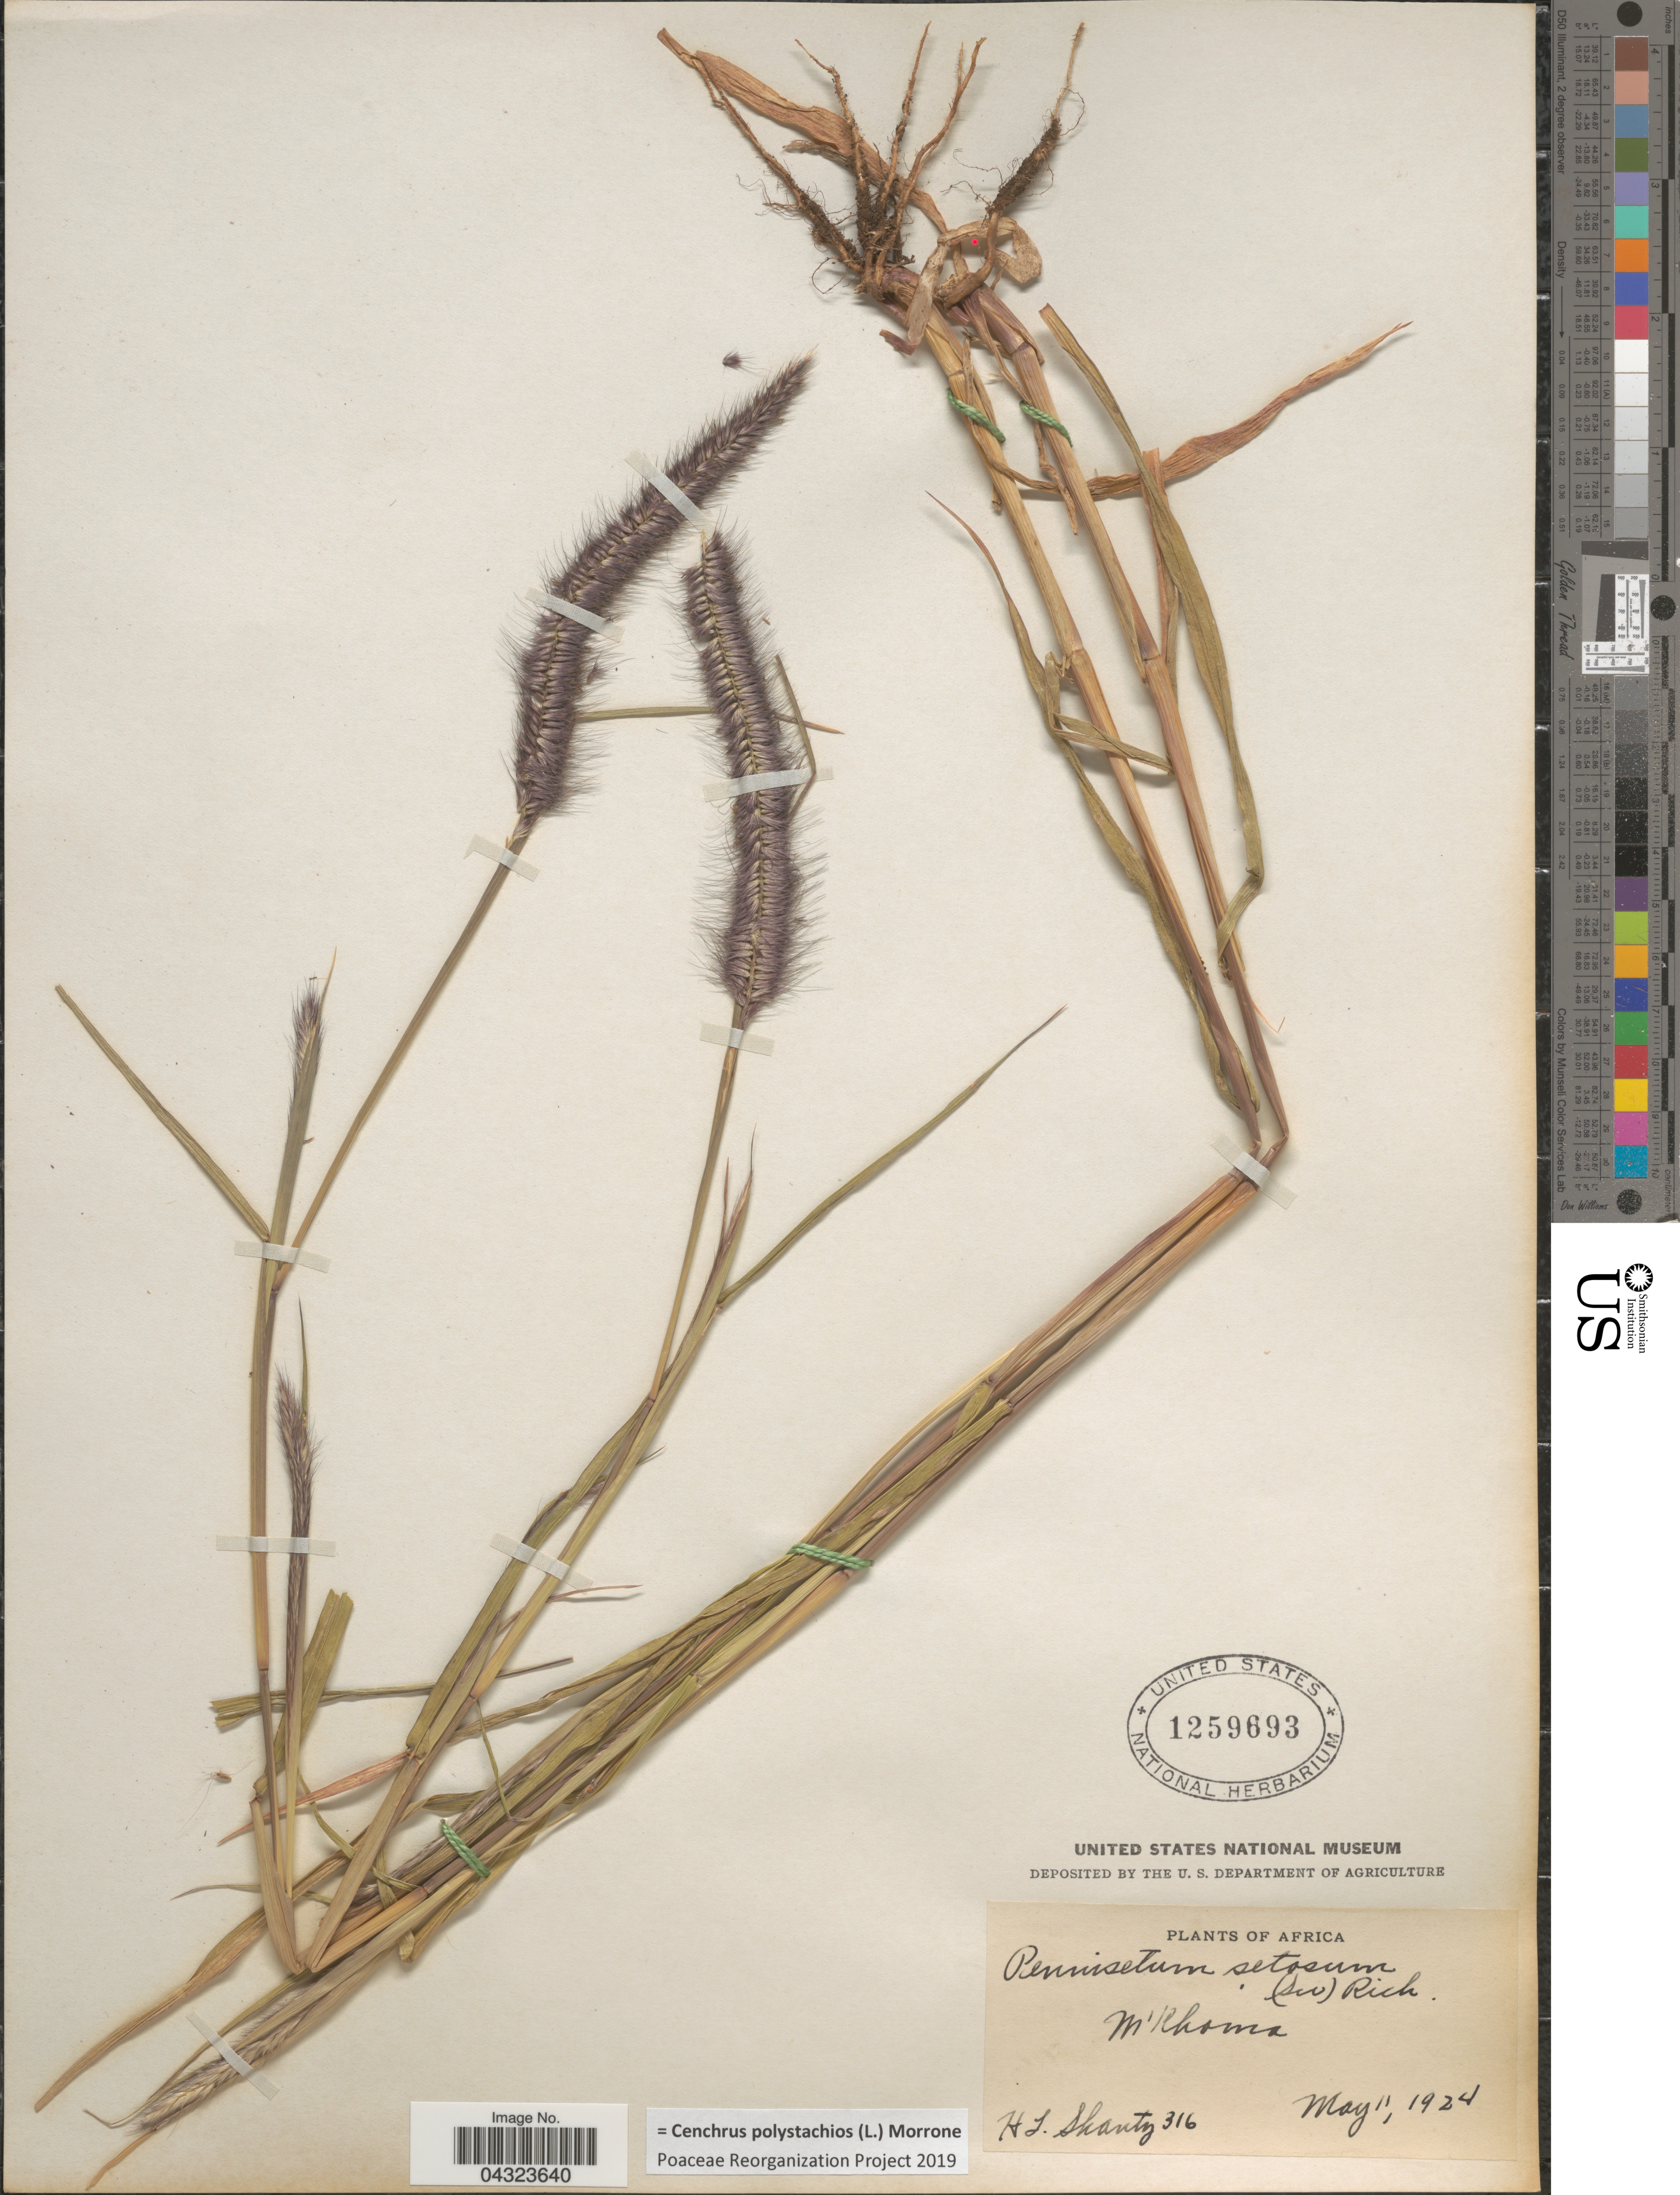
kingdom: Plantae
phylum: Tracheophyta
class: Liliopsida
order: Poales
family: Poaceae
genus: Cenchrus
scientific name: Cenchrus polystachios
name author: (L.) Morrone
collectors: H. Shantz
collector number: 316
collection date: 1924-05-11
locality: Africa. M'Rhoma.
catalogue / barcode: US 1259693